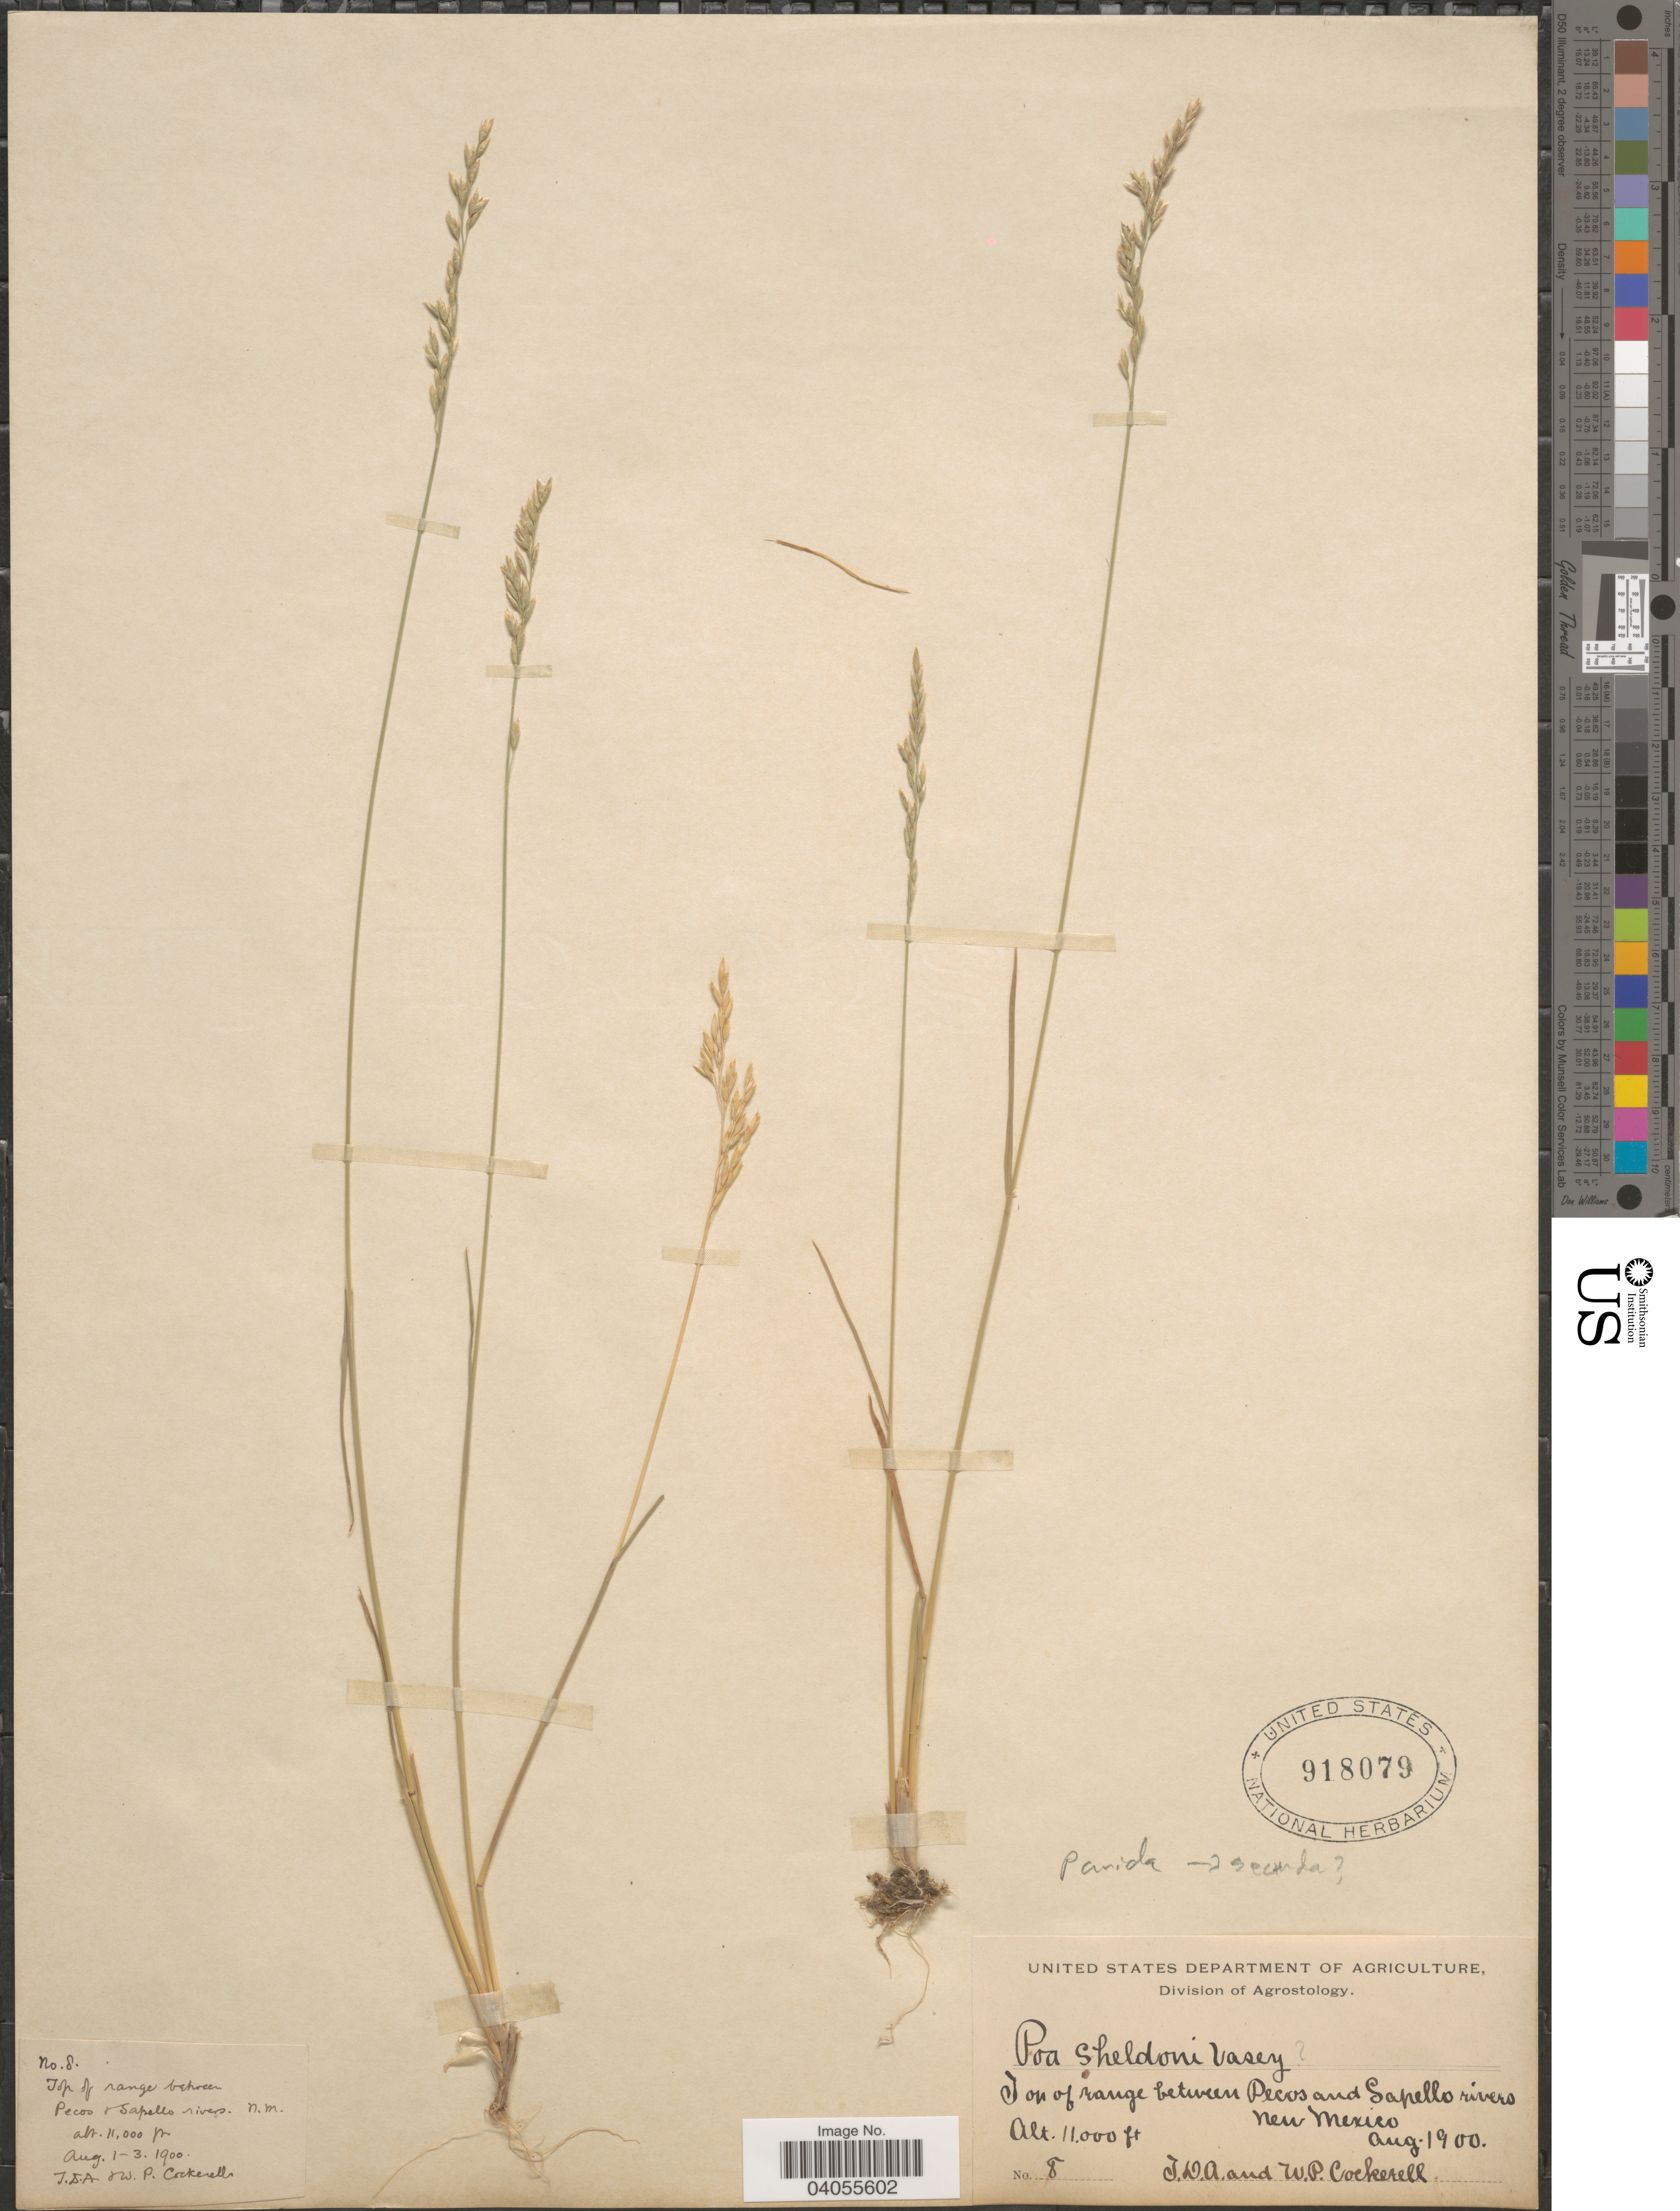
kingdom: Plantae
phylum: Tracheophyta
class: Liliopsida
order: Poales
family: Poaceae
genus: Poa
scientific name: Poa arida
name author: Vasey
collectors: T. Cockerell & W. Cockerell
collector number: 8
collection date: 1900-08-01/1900-08-03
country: United States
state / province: New Mexico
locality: Top of range between Pecos and Sapello rivers.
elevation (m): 3353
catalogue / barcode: US 918079